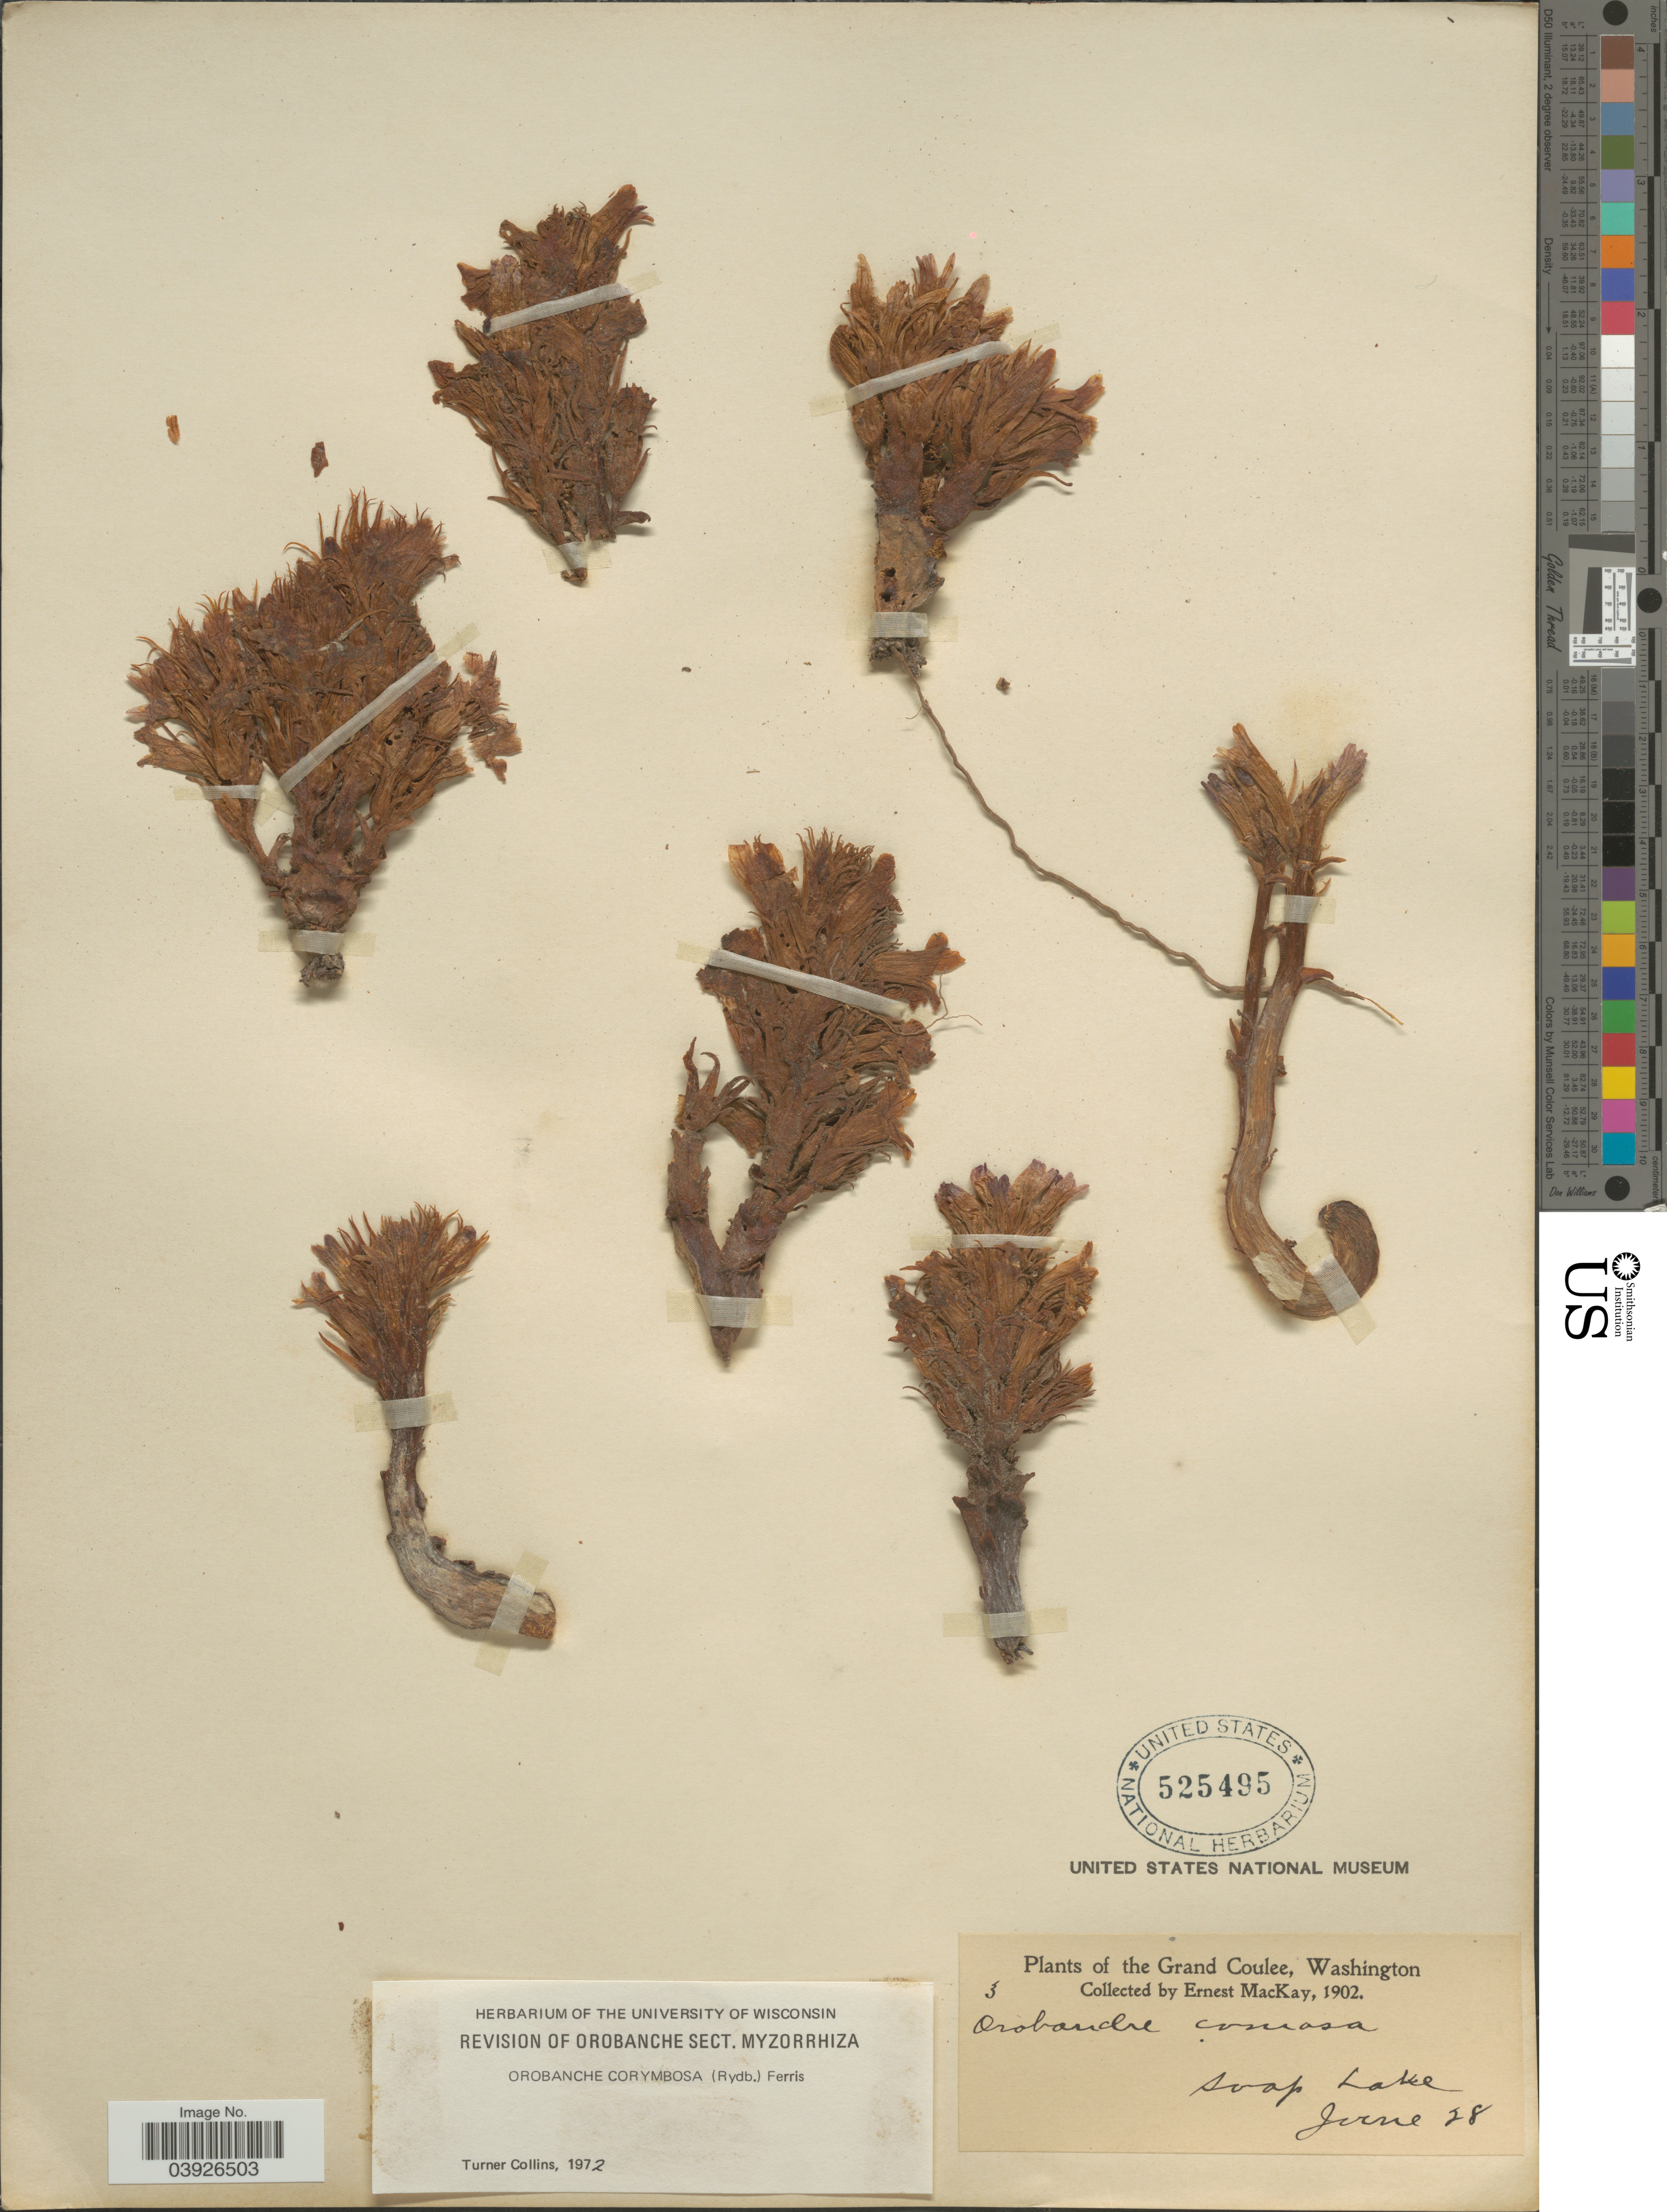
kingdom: Plantae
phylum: Tracheophyta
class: Magnoliopsida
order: Lamiales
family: Orobanchaceae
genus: Orobanche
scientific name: Orobanche corymbosa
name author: (Rydb.) Ferris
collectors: E. MacKay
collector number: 3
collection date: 1902-06-28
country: United States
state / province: Washington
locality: The Grand Coulee, Soap Lake.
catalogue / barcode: US 525495